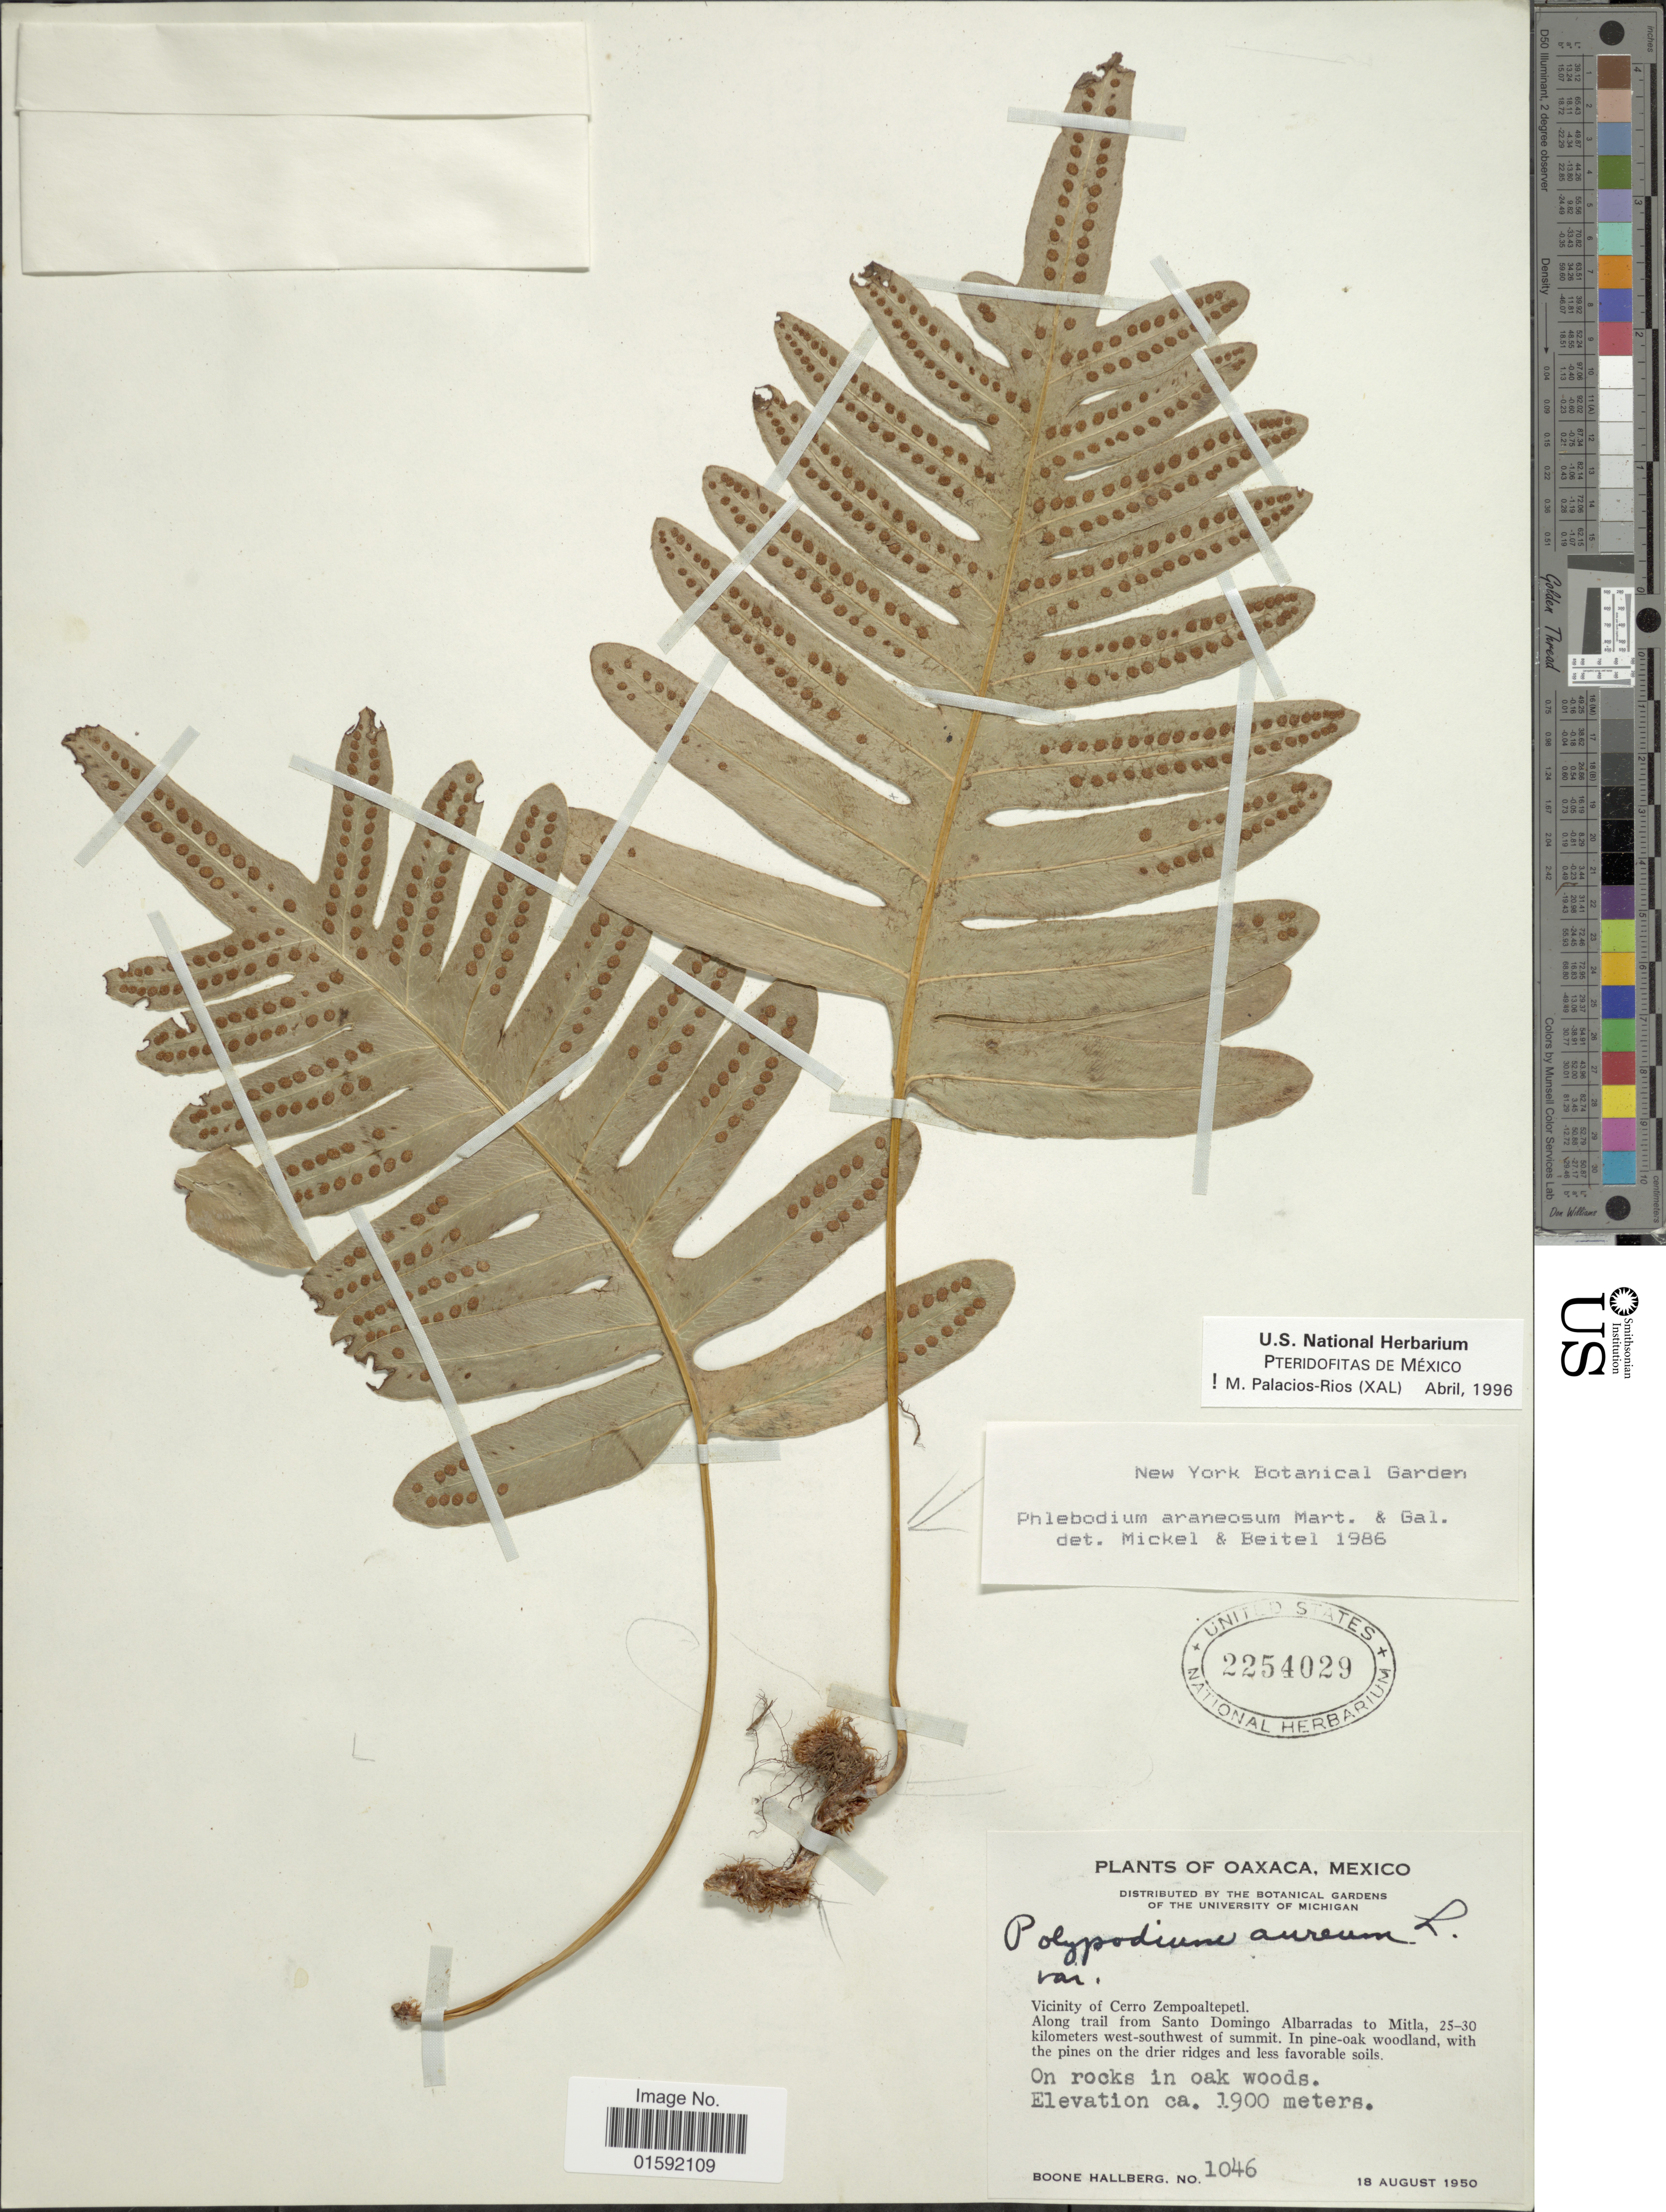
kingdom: Plantae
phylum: Tracheophyta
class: Polypodiopsida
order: Polypodiales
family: Polypodiaceae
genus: Phlebodium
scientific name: Phlebodium araneosum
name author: (M. Martens) Mickel & Beitel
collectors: B. Hallberg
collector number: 1046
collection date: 1950-09-18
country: Mexico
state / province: Oaxaca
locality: Vicinity of Cerro Zempoaltepetl, Along trail from Santo Domingo Albarradas to Mitla, 25-30 kilometers west-southwest of summit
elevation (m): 1900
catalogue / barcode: US 2254029